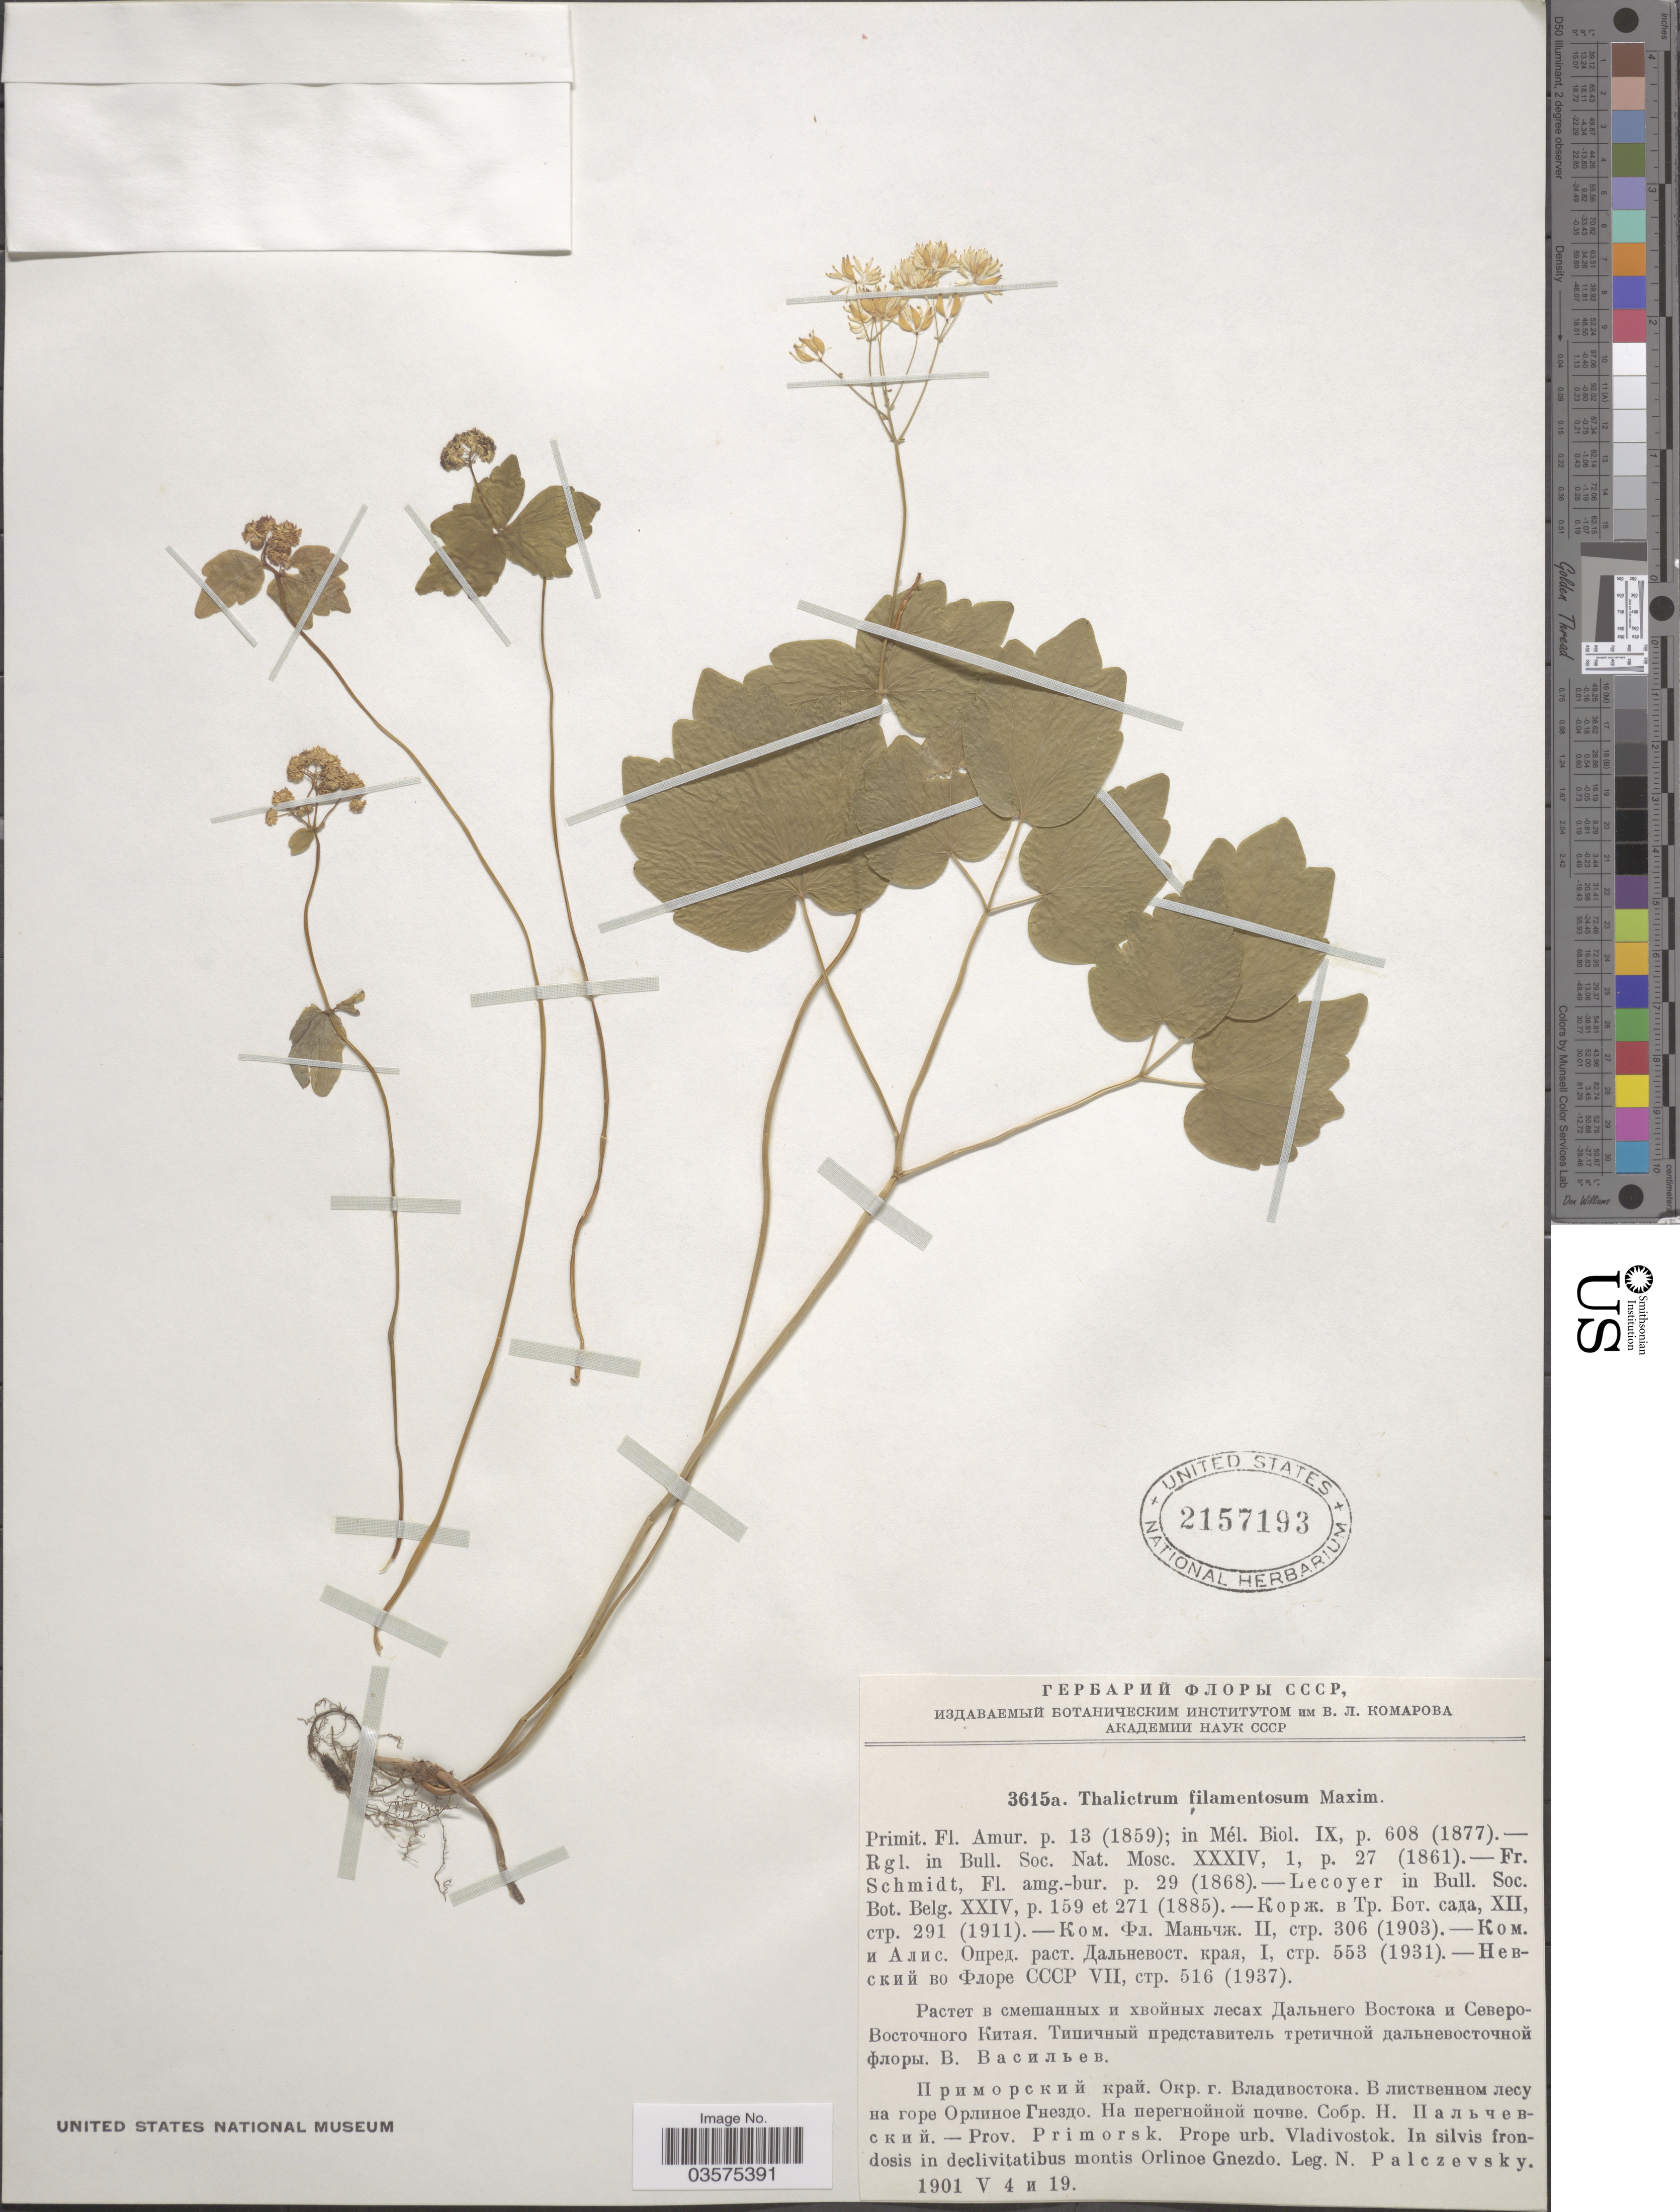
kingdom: Plantae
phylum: Tracheophyta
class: Magnoliopsida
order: Ranunculales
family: Ranunculaceae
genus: Thalictrum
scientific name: Thalictrum filamentosum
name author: Maxim.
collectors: N. Palczevsky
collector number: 3615a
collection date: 1901-05-04/1901-05-19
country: Russian Federation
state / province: Primorsky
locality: Prov. Primorsk. Prope urb. Vladivostok. In silves frondosis in declivitatibus montis Orlinoe Gnezdo.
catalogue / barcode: US 2157193